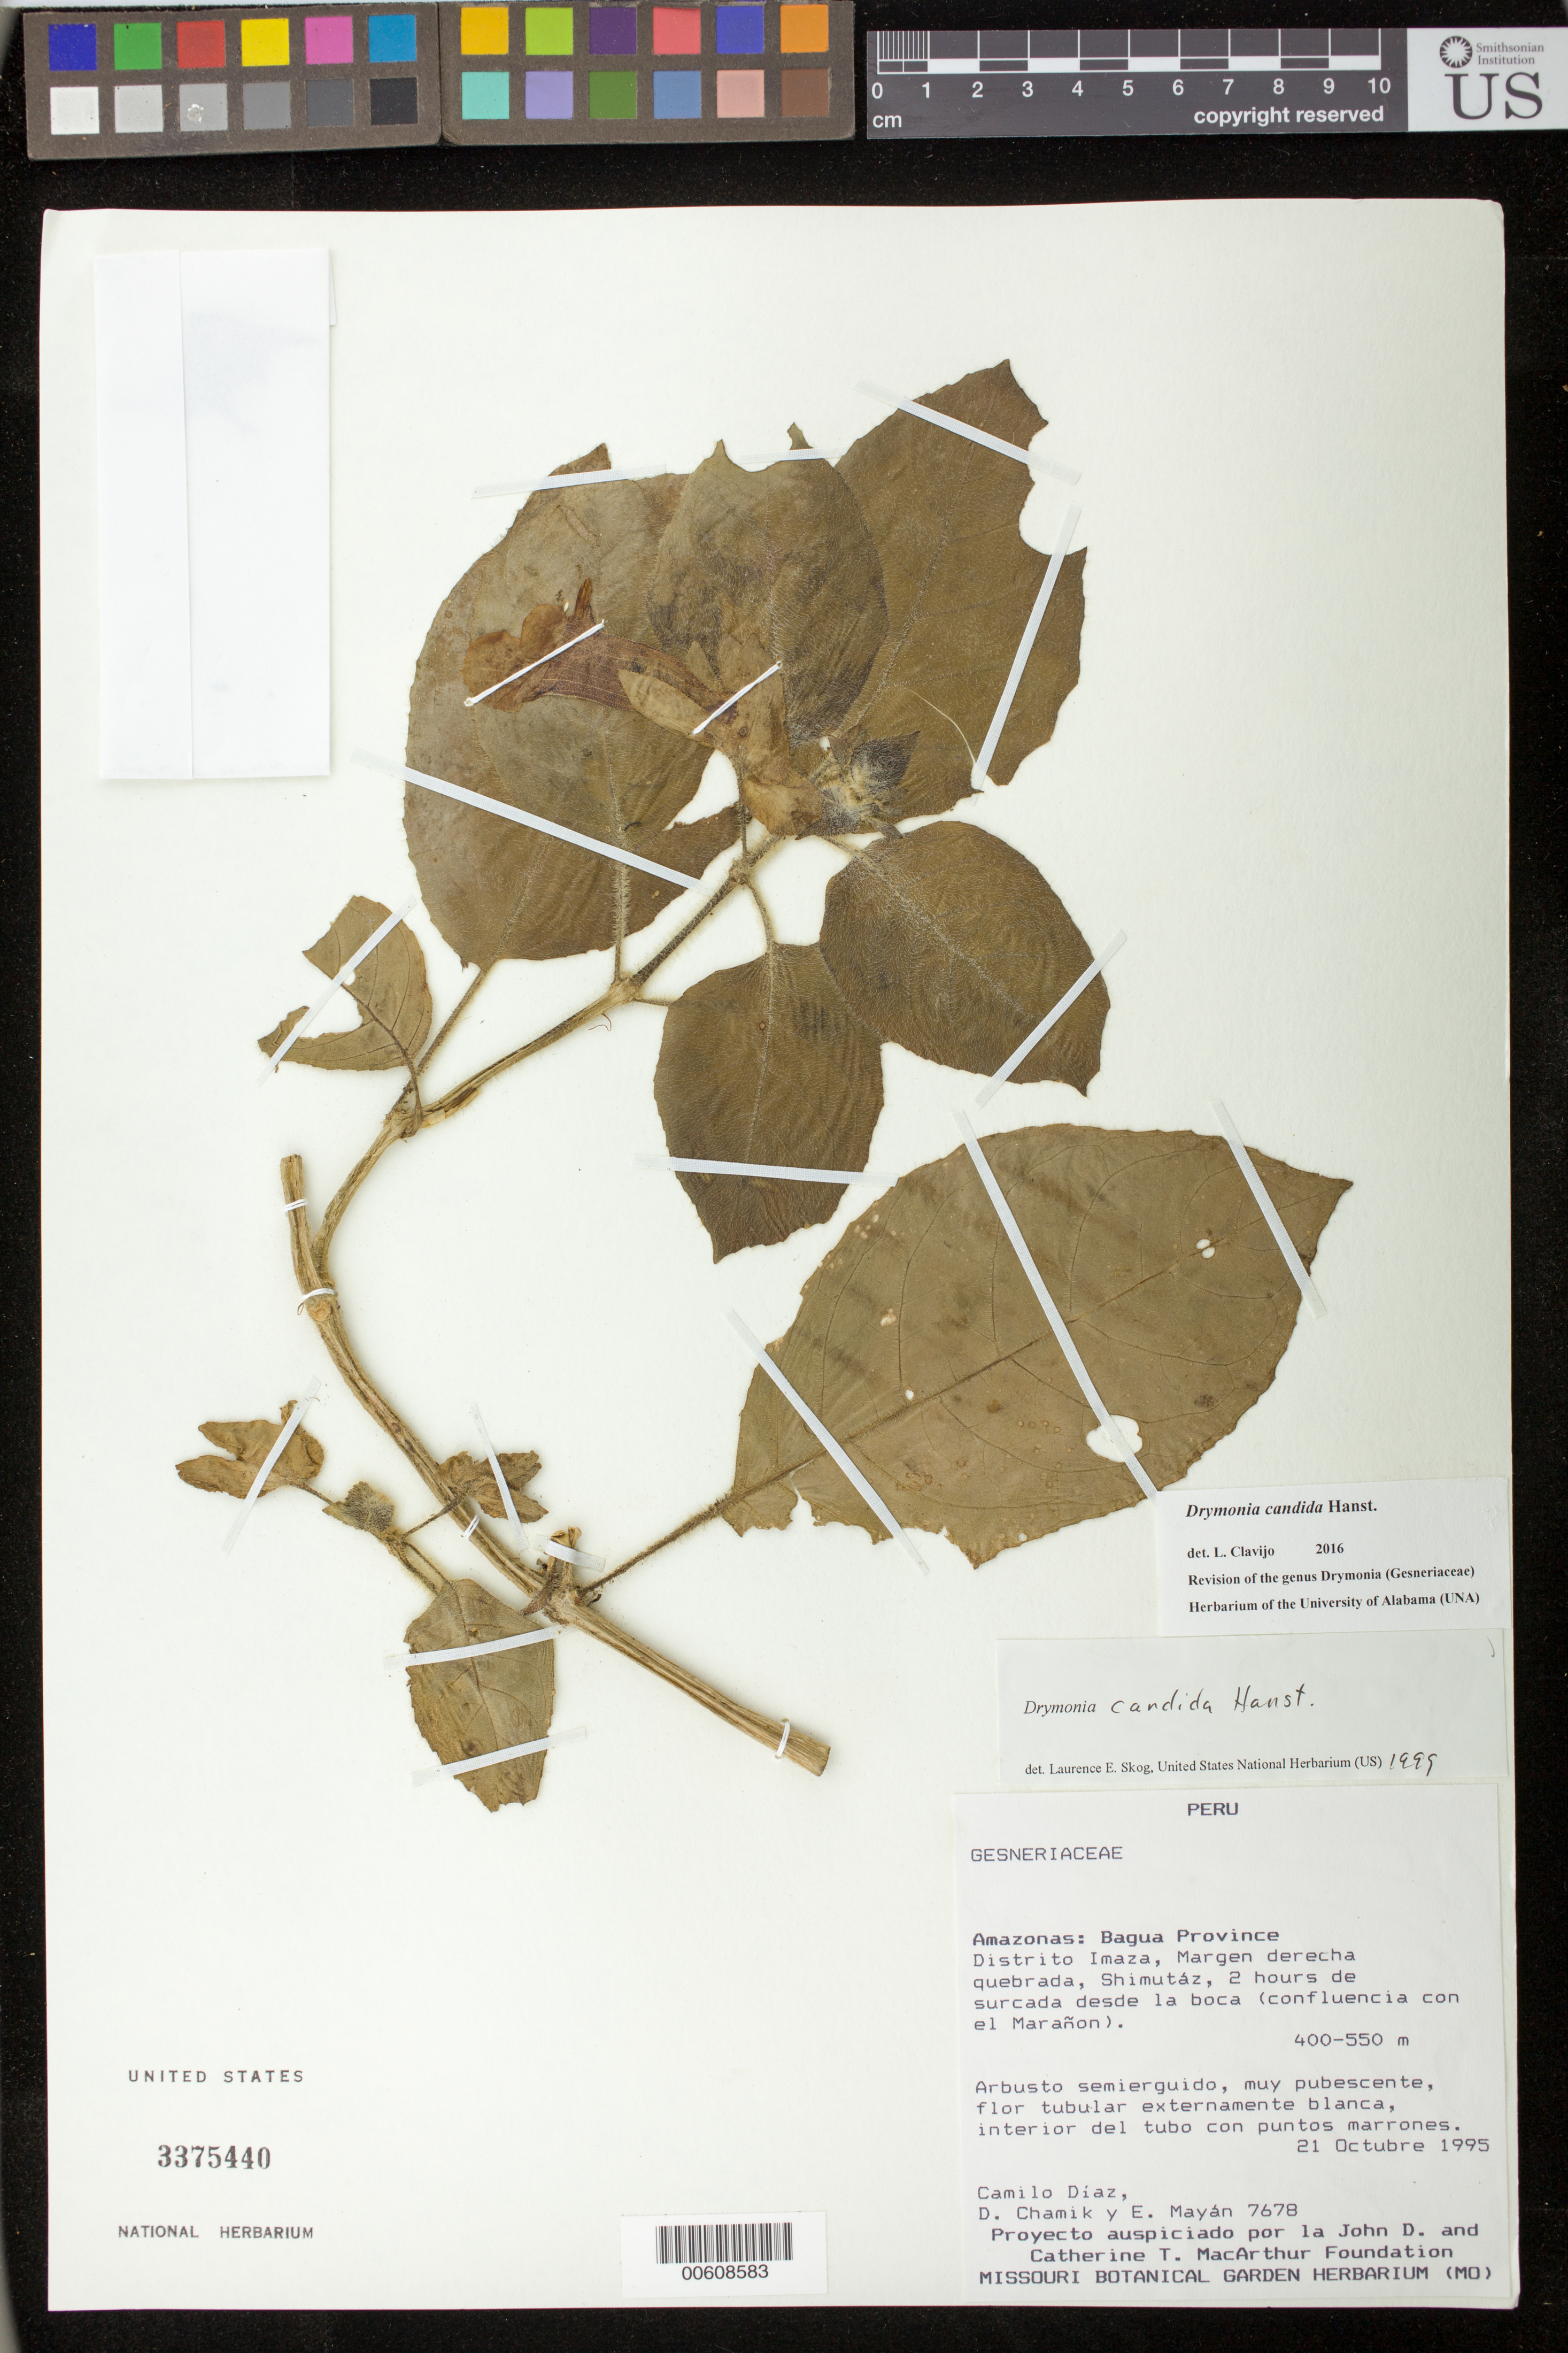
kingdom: Plantae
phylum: Tracheophyta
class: Magnoliopsida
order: Lamiales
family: Gesneriaceae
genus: Drymonia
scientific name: Drymonia candida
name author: Hanst.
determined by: Skog, Laurence E.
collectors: C. Díaz S., D. Chamik & E. Mayan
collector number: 7678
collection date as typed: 21 Oct 1995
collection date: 1995-10-21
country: Peru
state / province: Amazonas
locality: Prov. Bagua, Dtto. Imaza; margen derecha quebrada, Shimutáz, 2 hours de surcada desde la boca (confluencia con el Marañon)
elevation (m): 400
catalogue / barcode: US 3375440